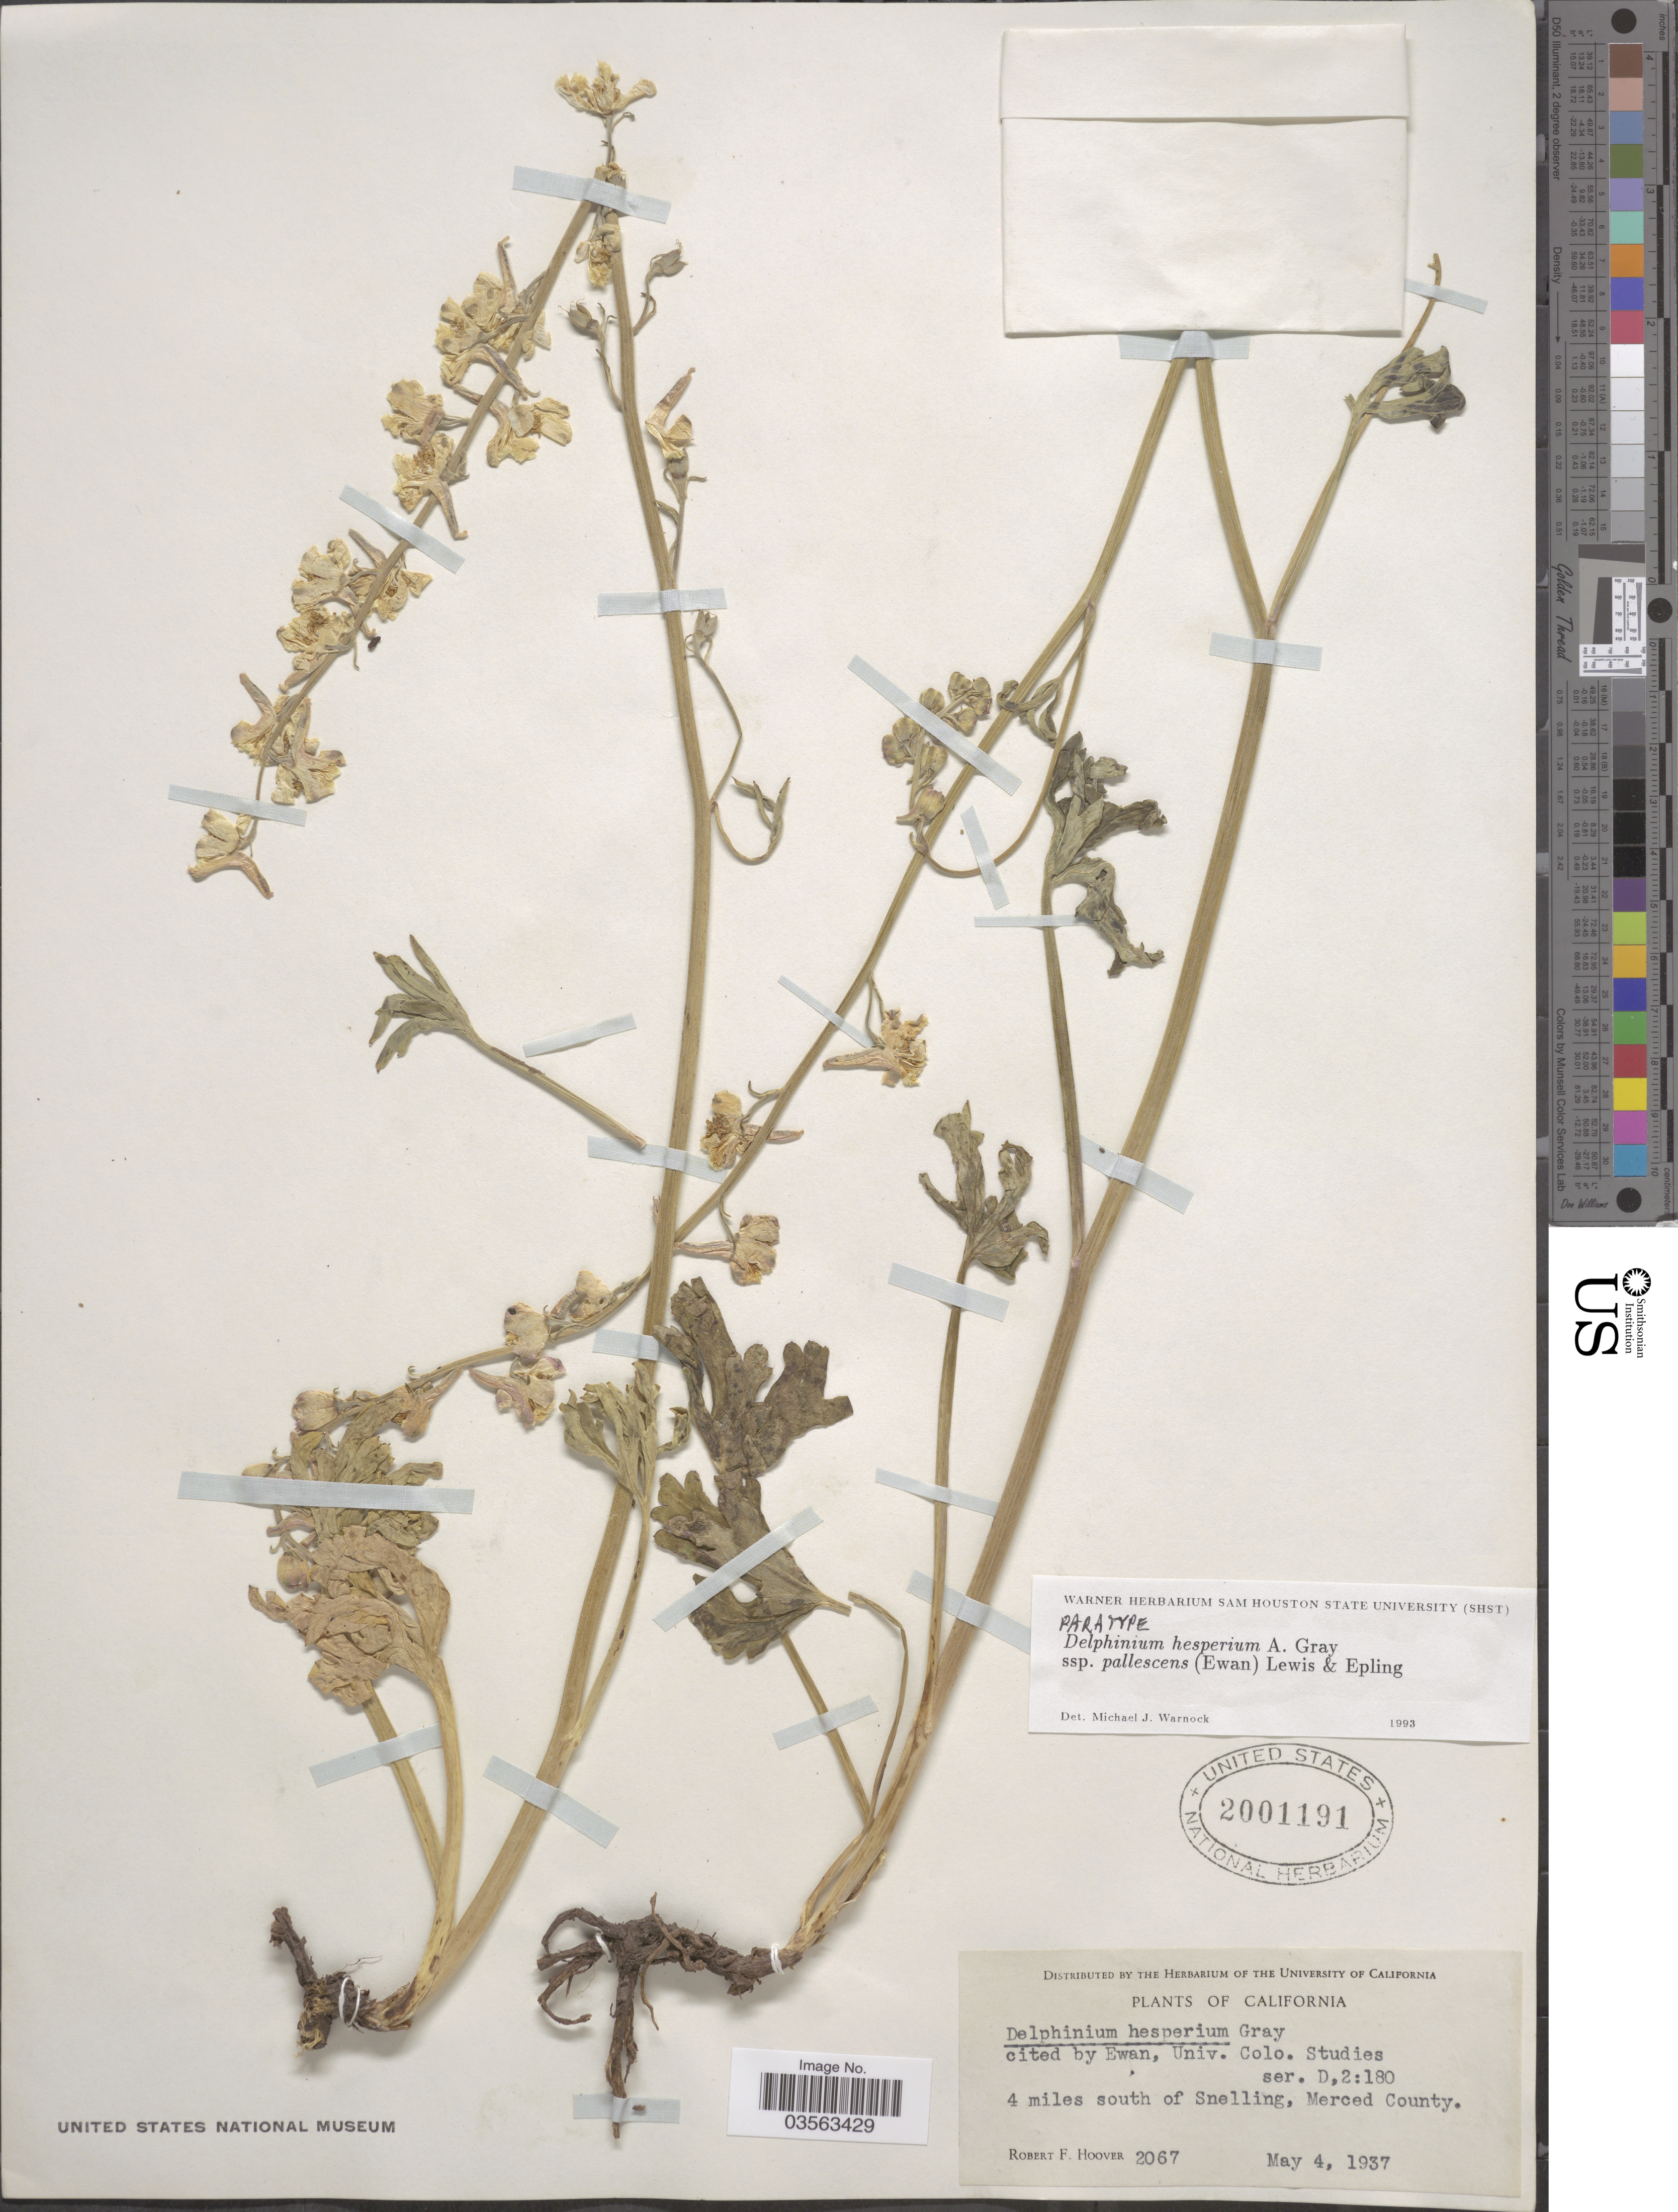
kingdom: Plantae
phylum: Tracheophyta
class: Magnoliopsida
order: Ranunculales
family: Ranunculaceae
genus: Delphinium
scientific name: Delphinium hesperium subsp. pallescens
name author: (Ewan) F. H. Lewis & Epling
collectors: R. F. Hoover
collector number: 2067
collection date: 1937-05-04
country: United States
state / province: California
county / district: Merced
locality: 4 miles south of Snelling, Merced County.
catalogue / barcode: US 2001191